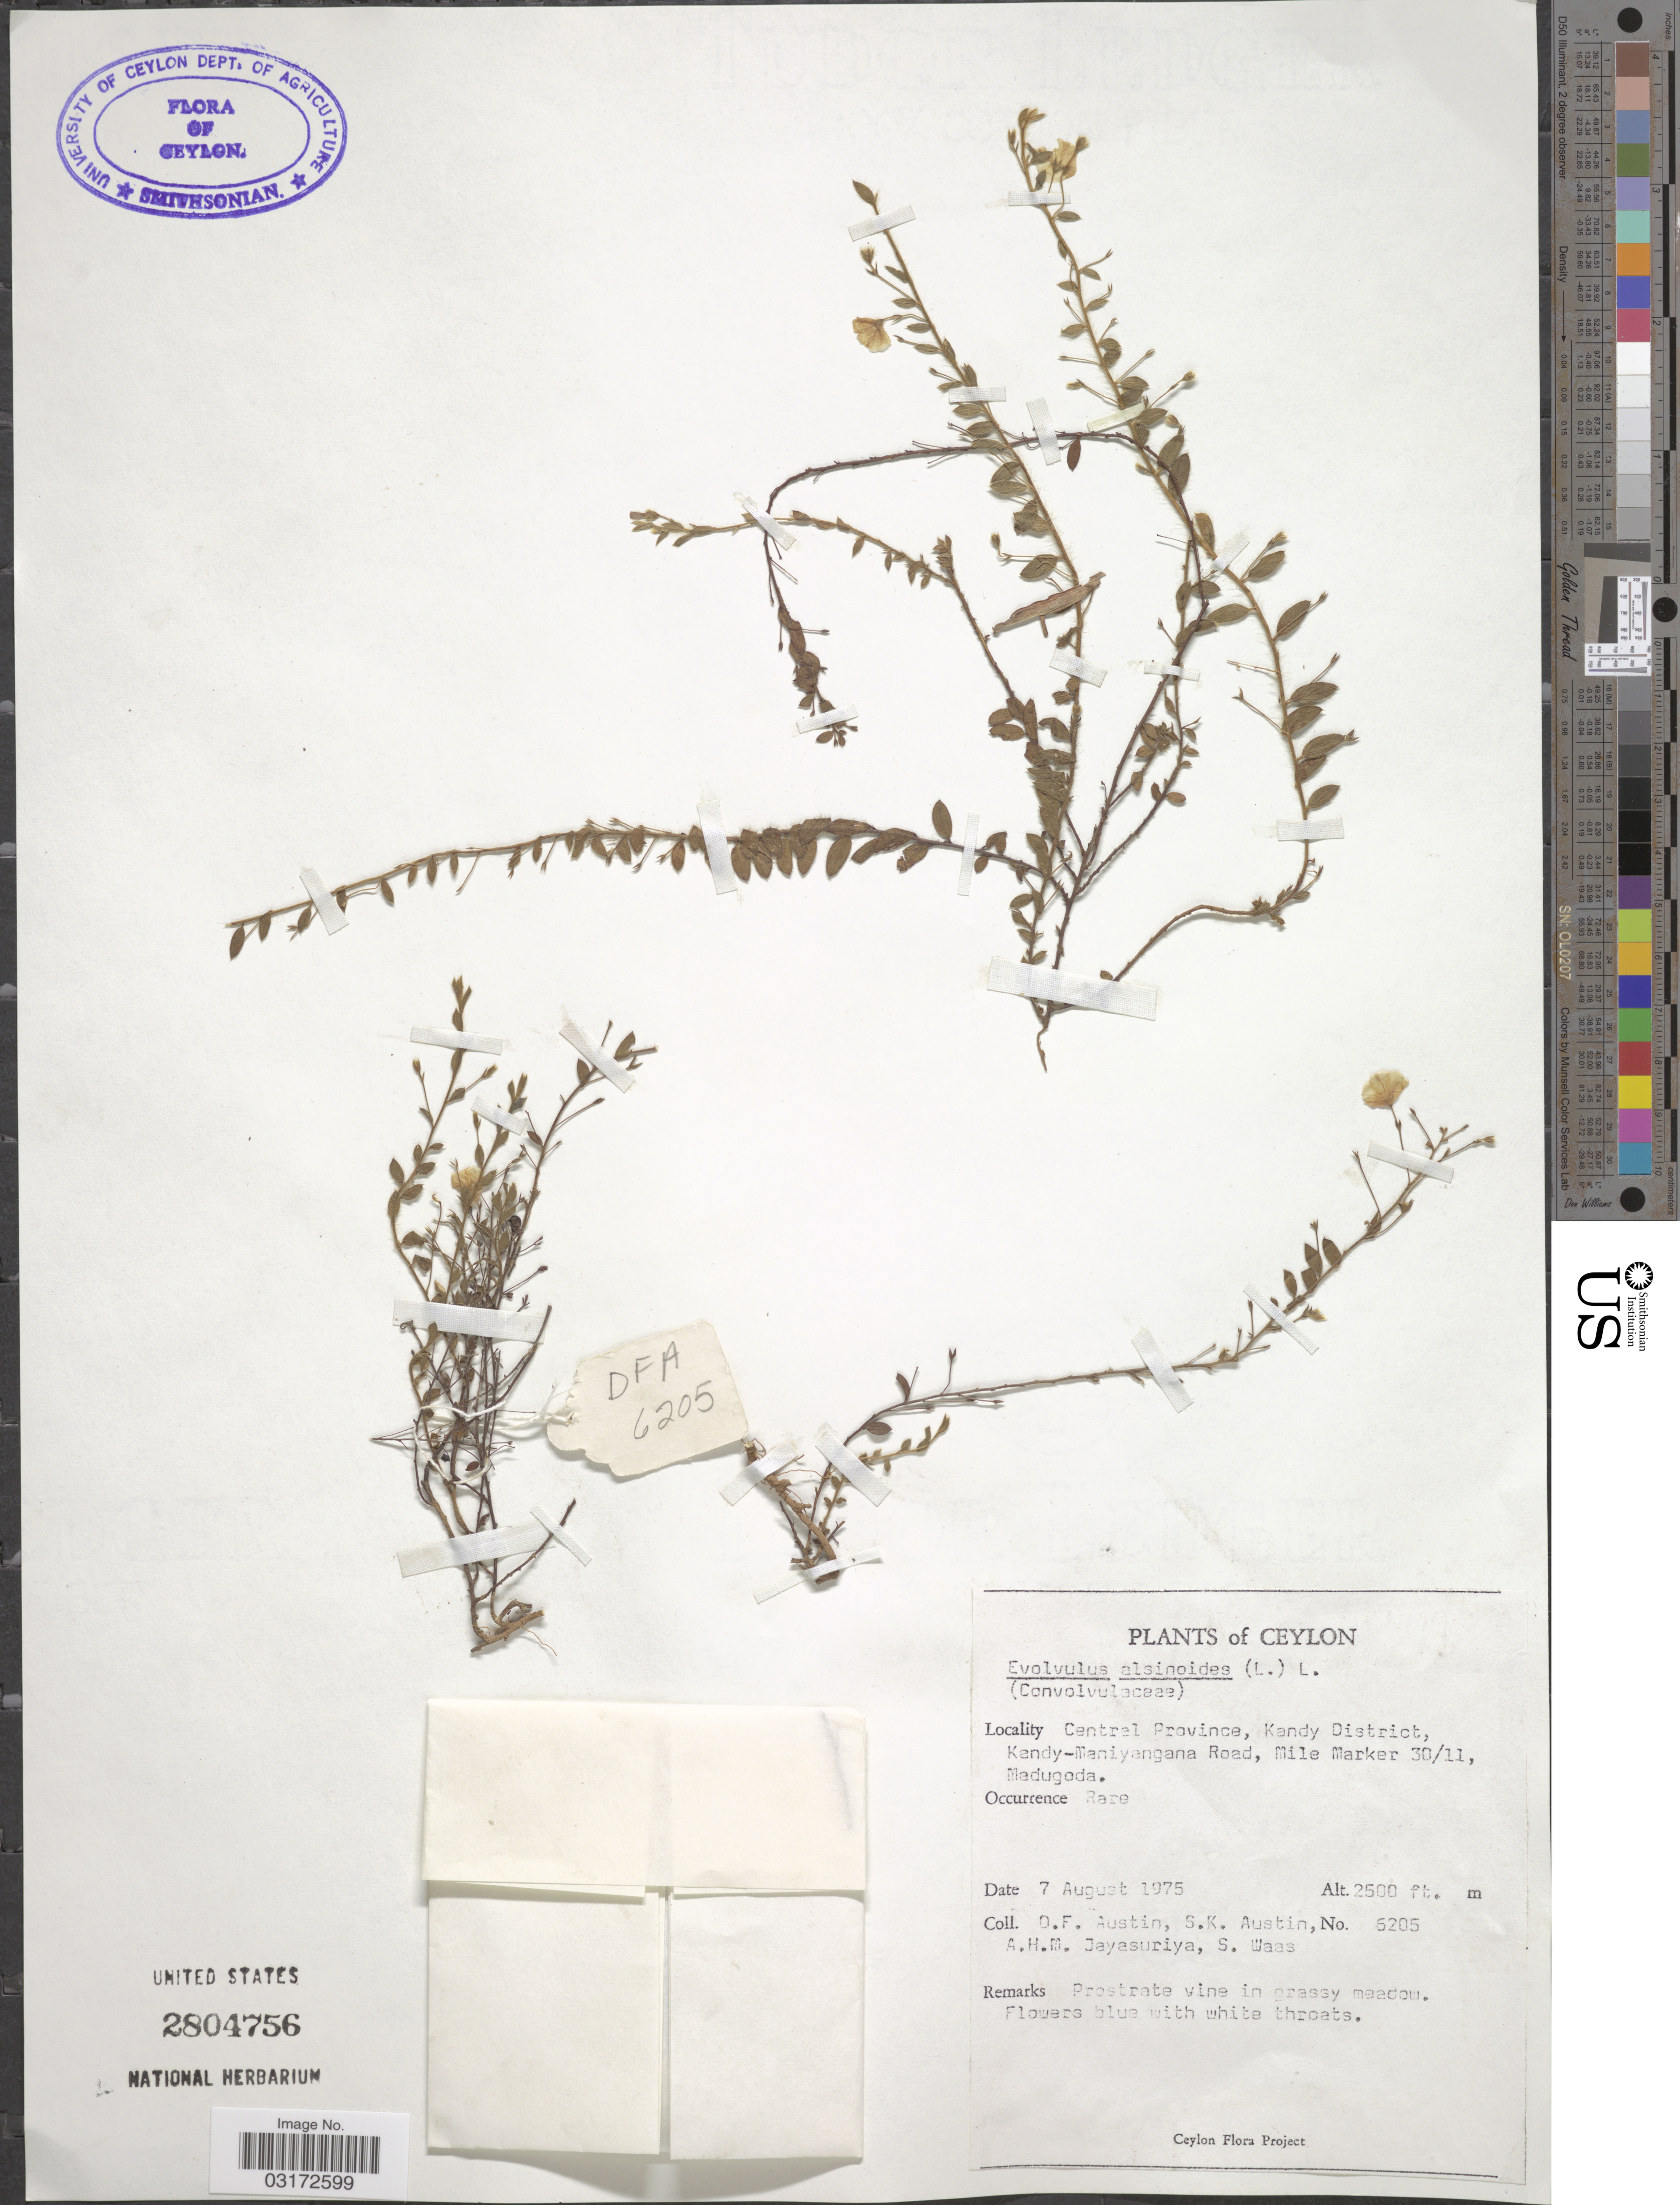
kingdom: Plantae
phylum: Tracheophyta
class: Magnoliopsida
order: Solanales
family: Convolvulaceae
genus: Evolvulus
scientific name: Evolvulus alsinoides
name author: (L.) L.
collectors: D. Austin, S. Austin, A. H. Jayasuriya & S. Waas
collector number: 6205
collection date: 1975-08-07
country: Sri Lanka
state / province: Central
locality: Ceylon. Central Province, Kandy District, Kandy-Maniyangana Road, Mile Marker 38/11, Madugoda.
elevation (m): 762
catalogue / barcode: US 2804756